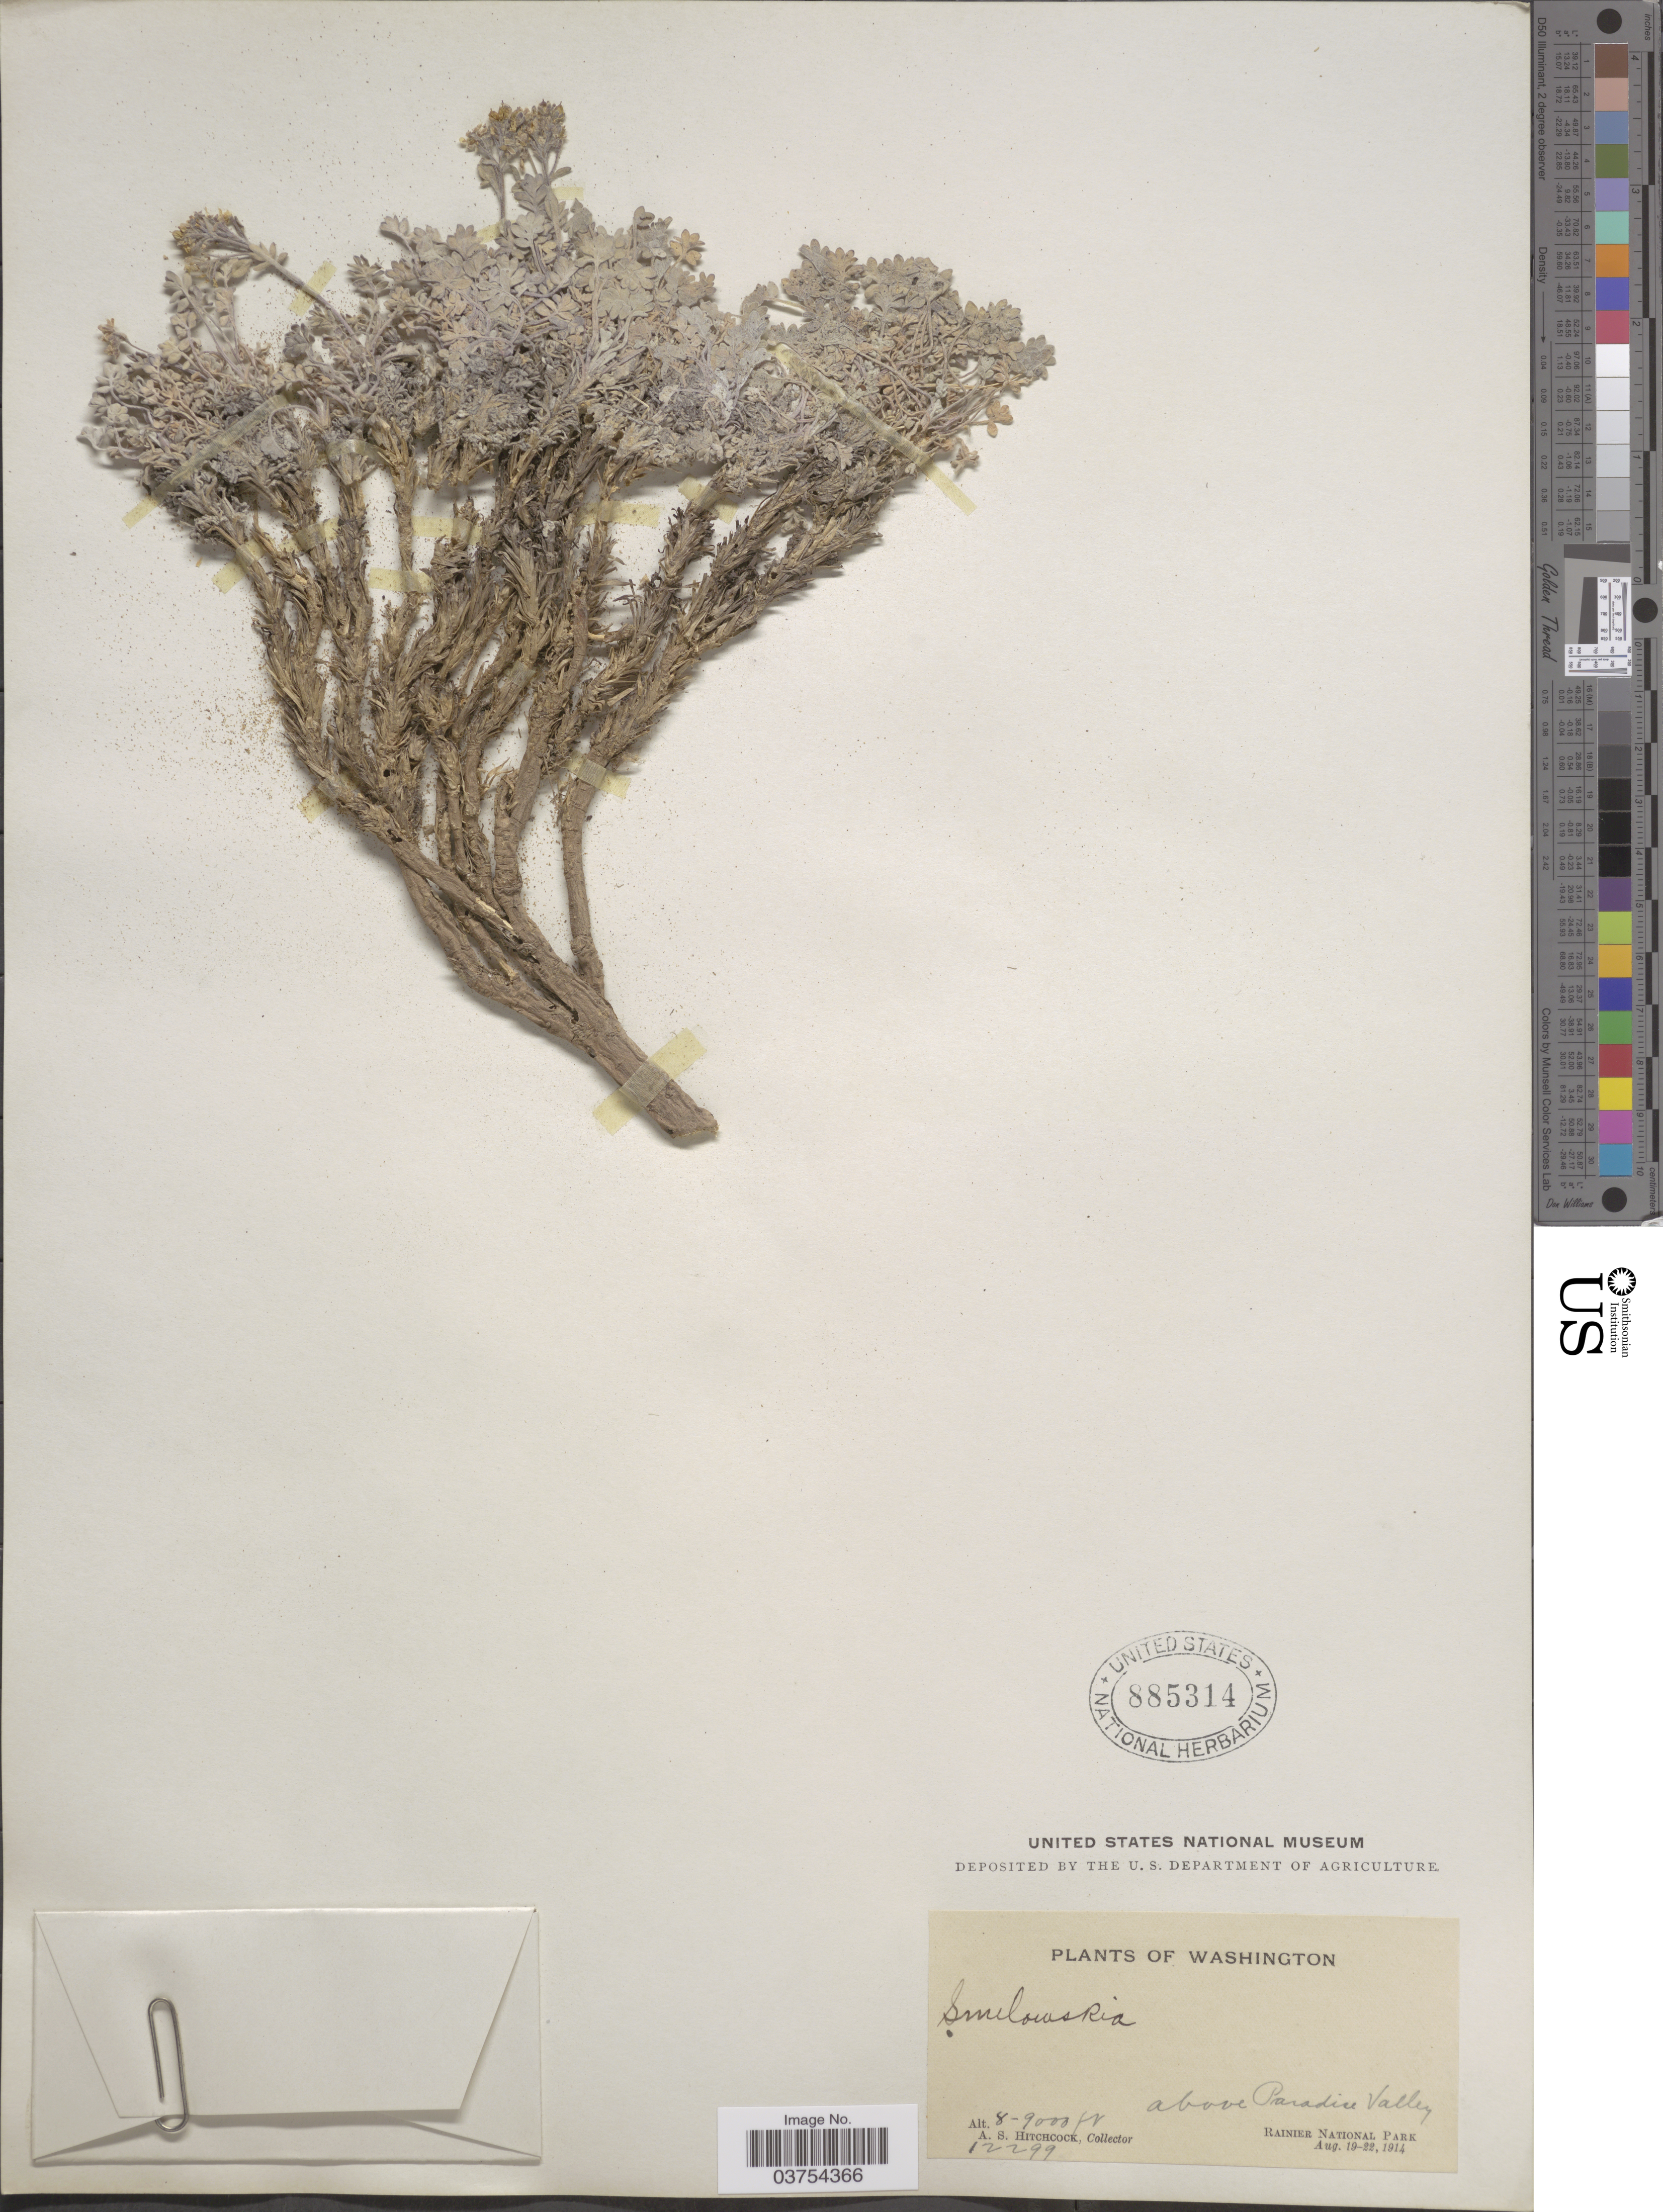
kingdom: Plantae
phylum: Tracheophyta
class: Magnoliopsida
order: Brassicales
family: Brassicaceae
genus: Smelowskia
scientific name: Smelowskia ovalis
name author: M.E. Jones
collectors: A. S. Hitchcock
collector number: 12299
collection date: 1914-08-19/1914-08-22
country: United States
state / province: Washington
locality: Above Paradise Valley. Rainier National Park.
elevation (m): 2438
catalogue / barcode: US 885314